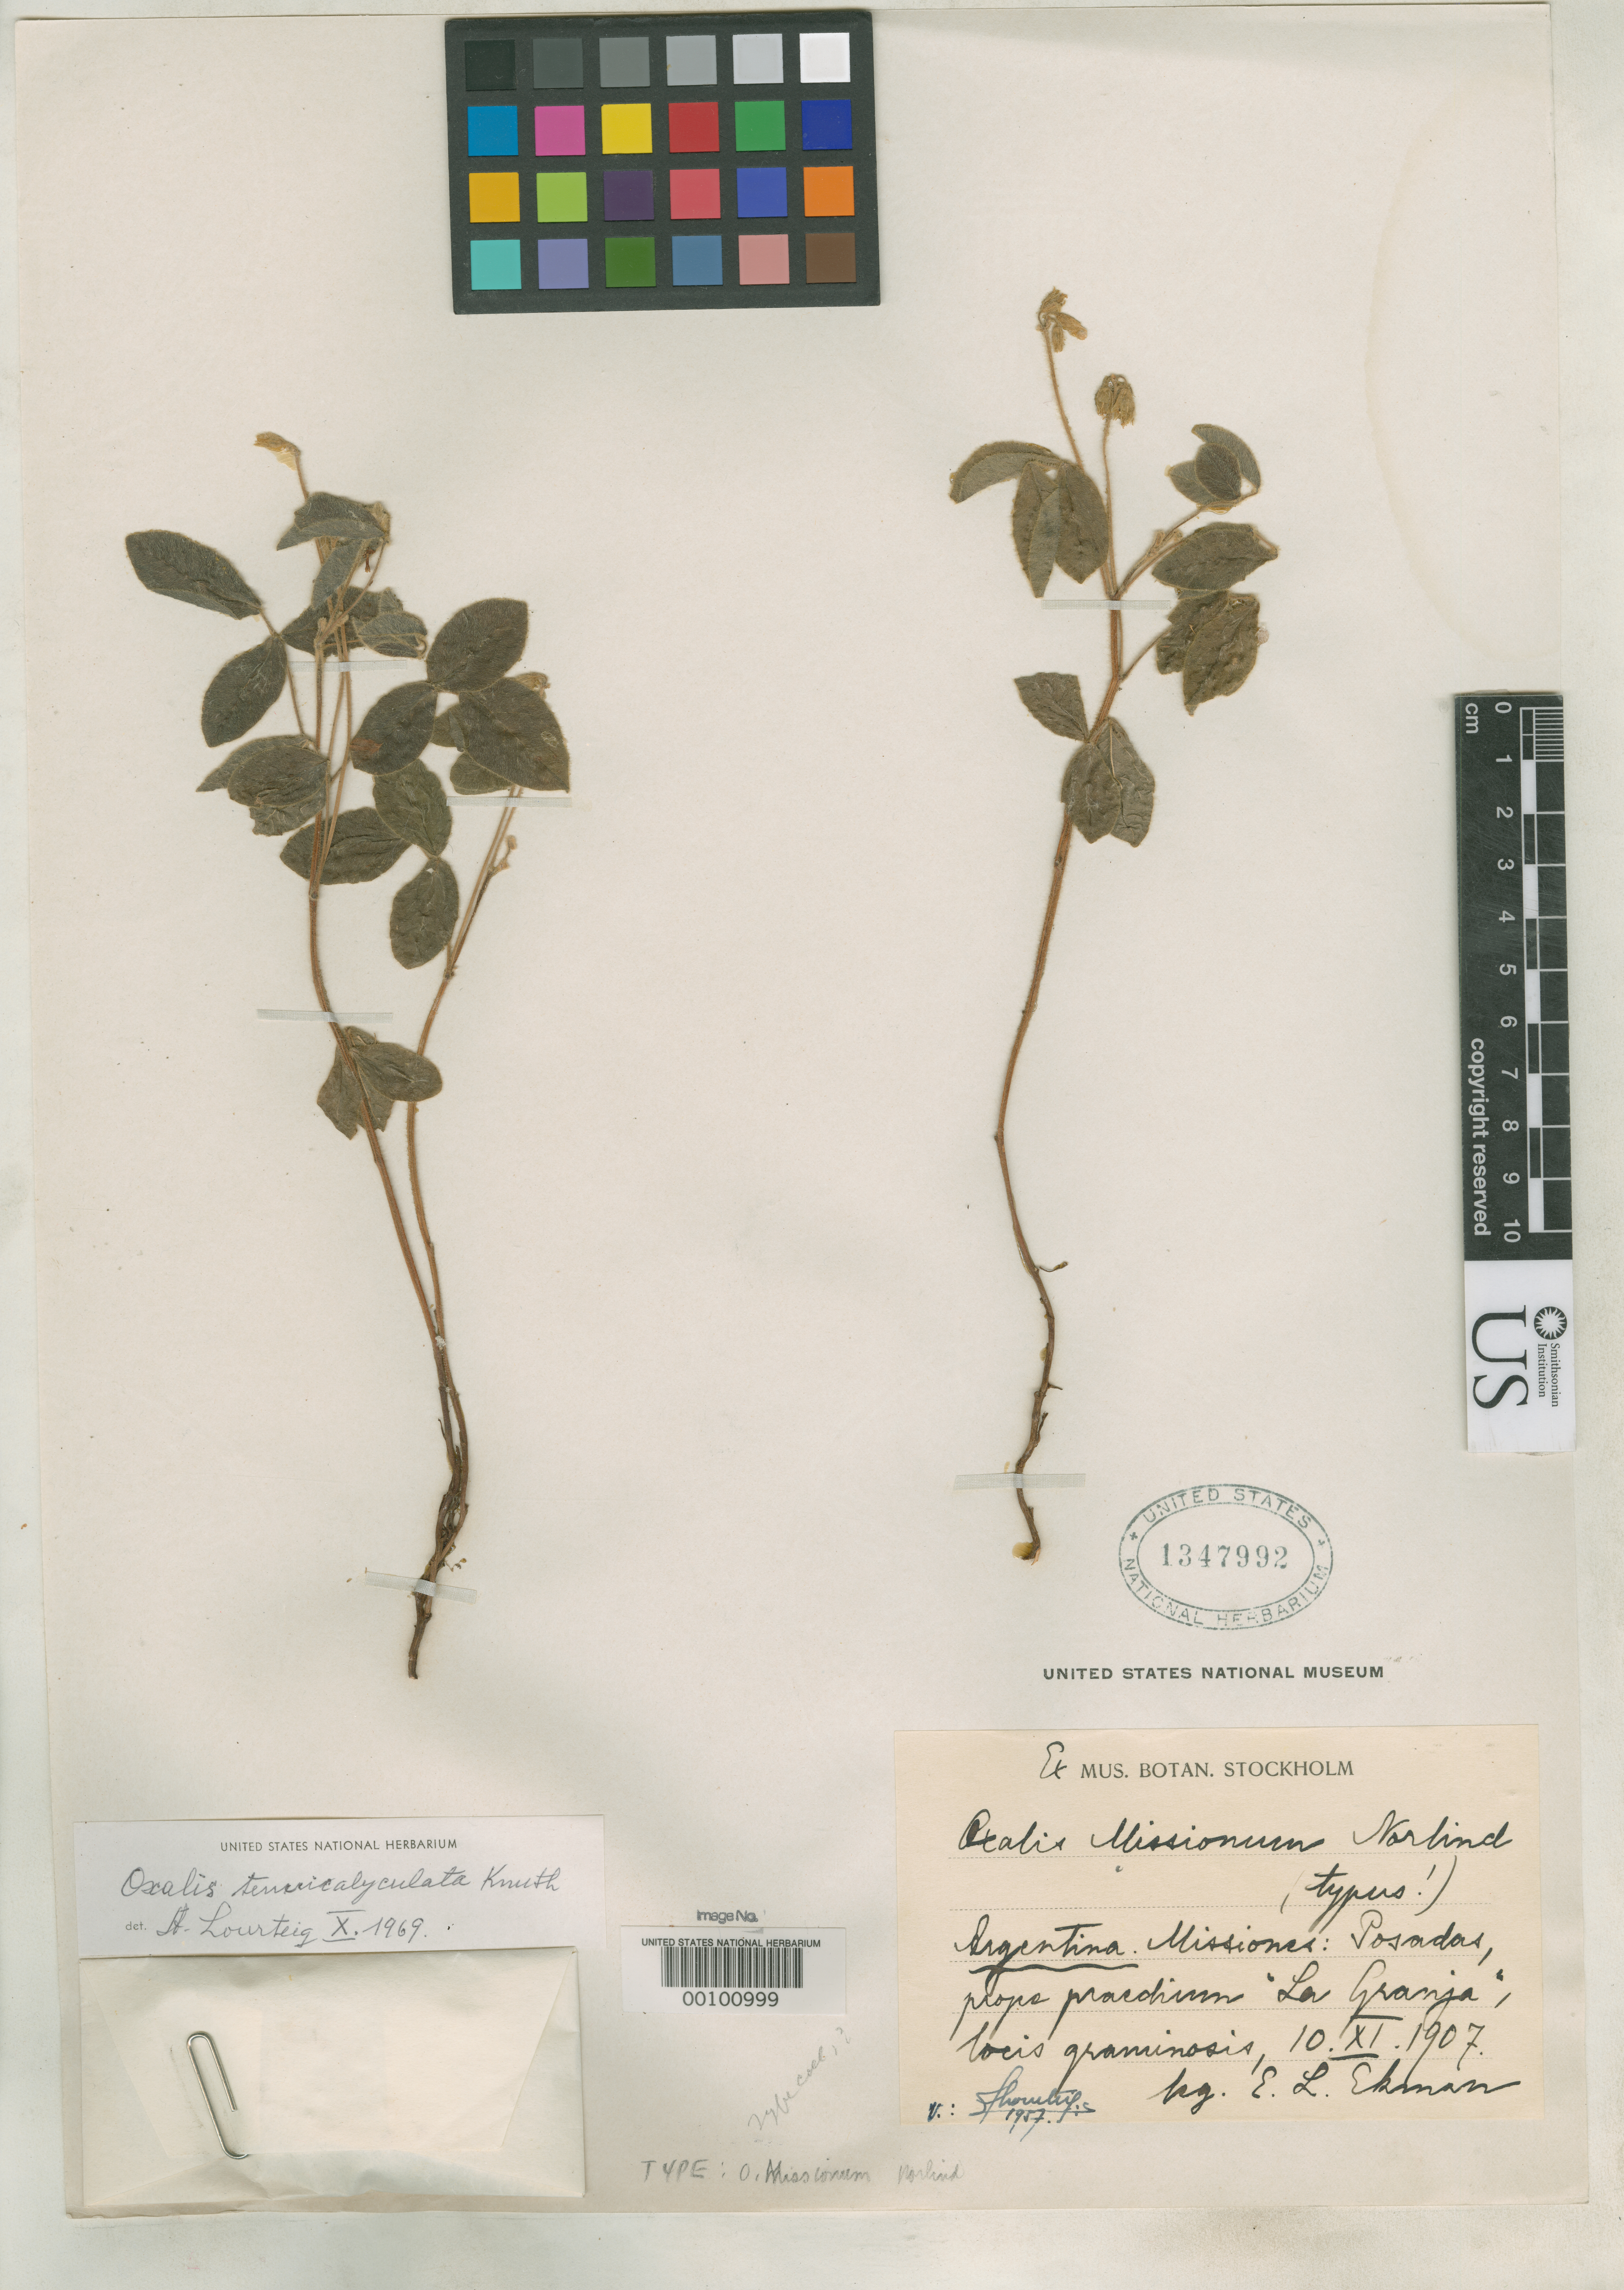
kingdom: Plantae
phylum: Tracheophyta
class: Magnoliopsida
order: Oxalidales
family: Oxalidaceae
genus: Oxalis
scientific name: Oxalis missionum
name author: Norlind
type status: Isotype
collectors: E. L. Ekman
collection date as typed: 10 Nov 1907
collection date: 1907-11-10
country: Argentina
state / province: Misiones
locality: La Granja.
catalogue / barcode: US 1347992